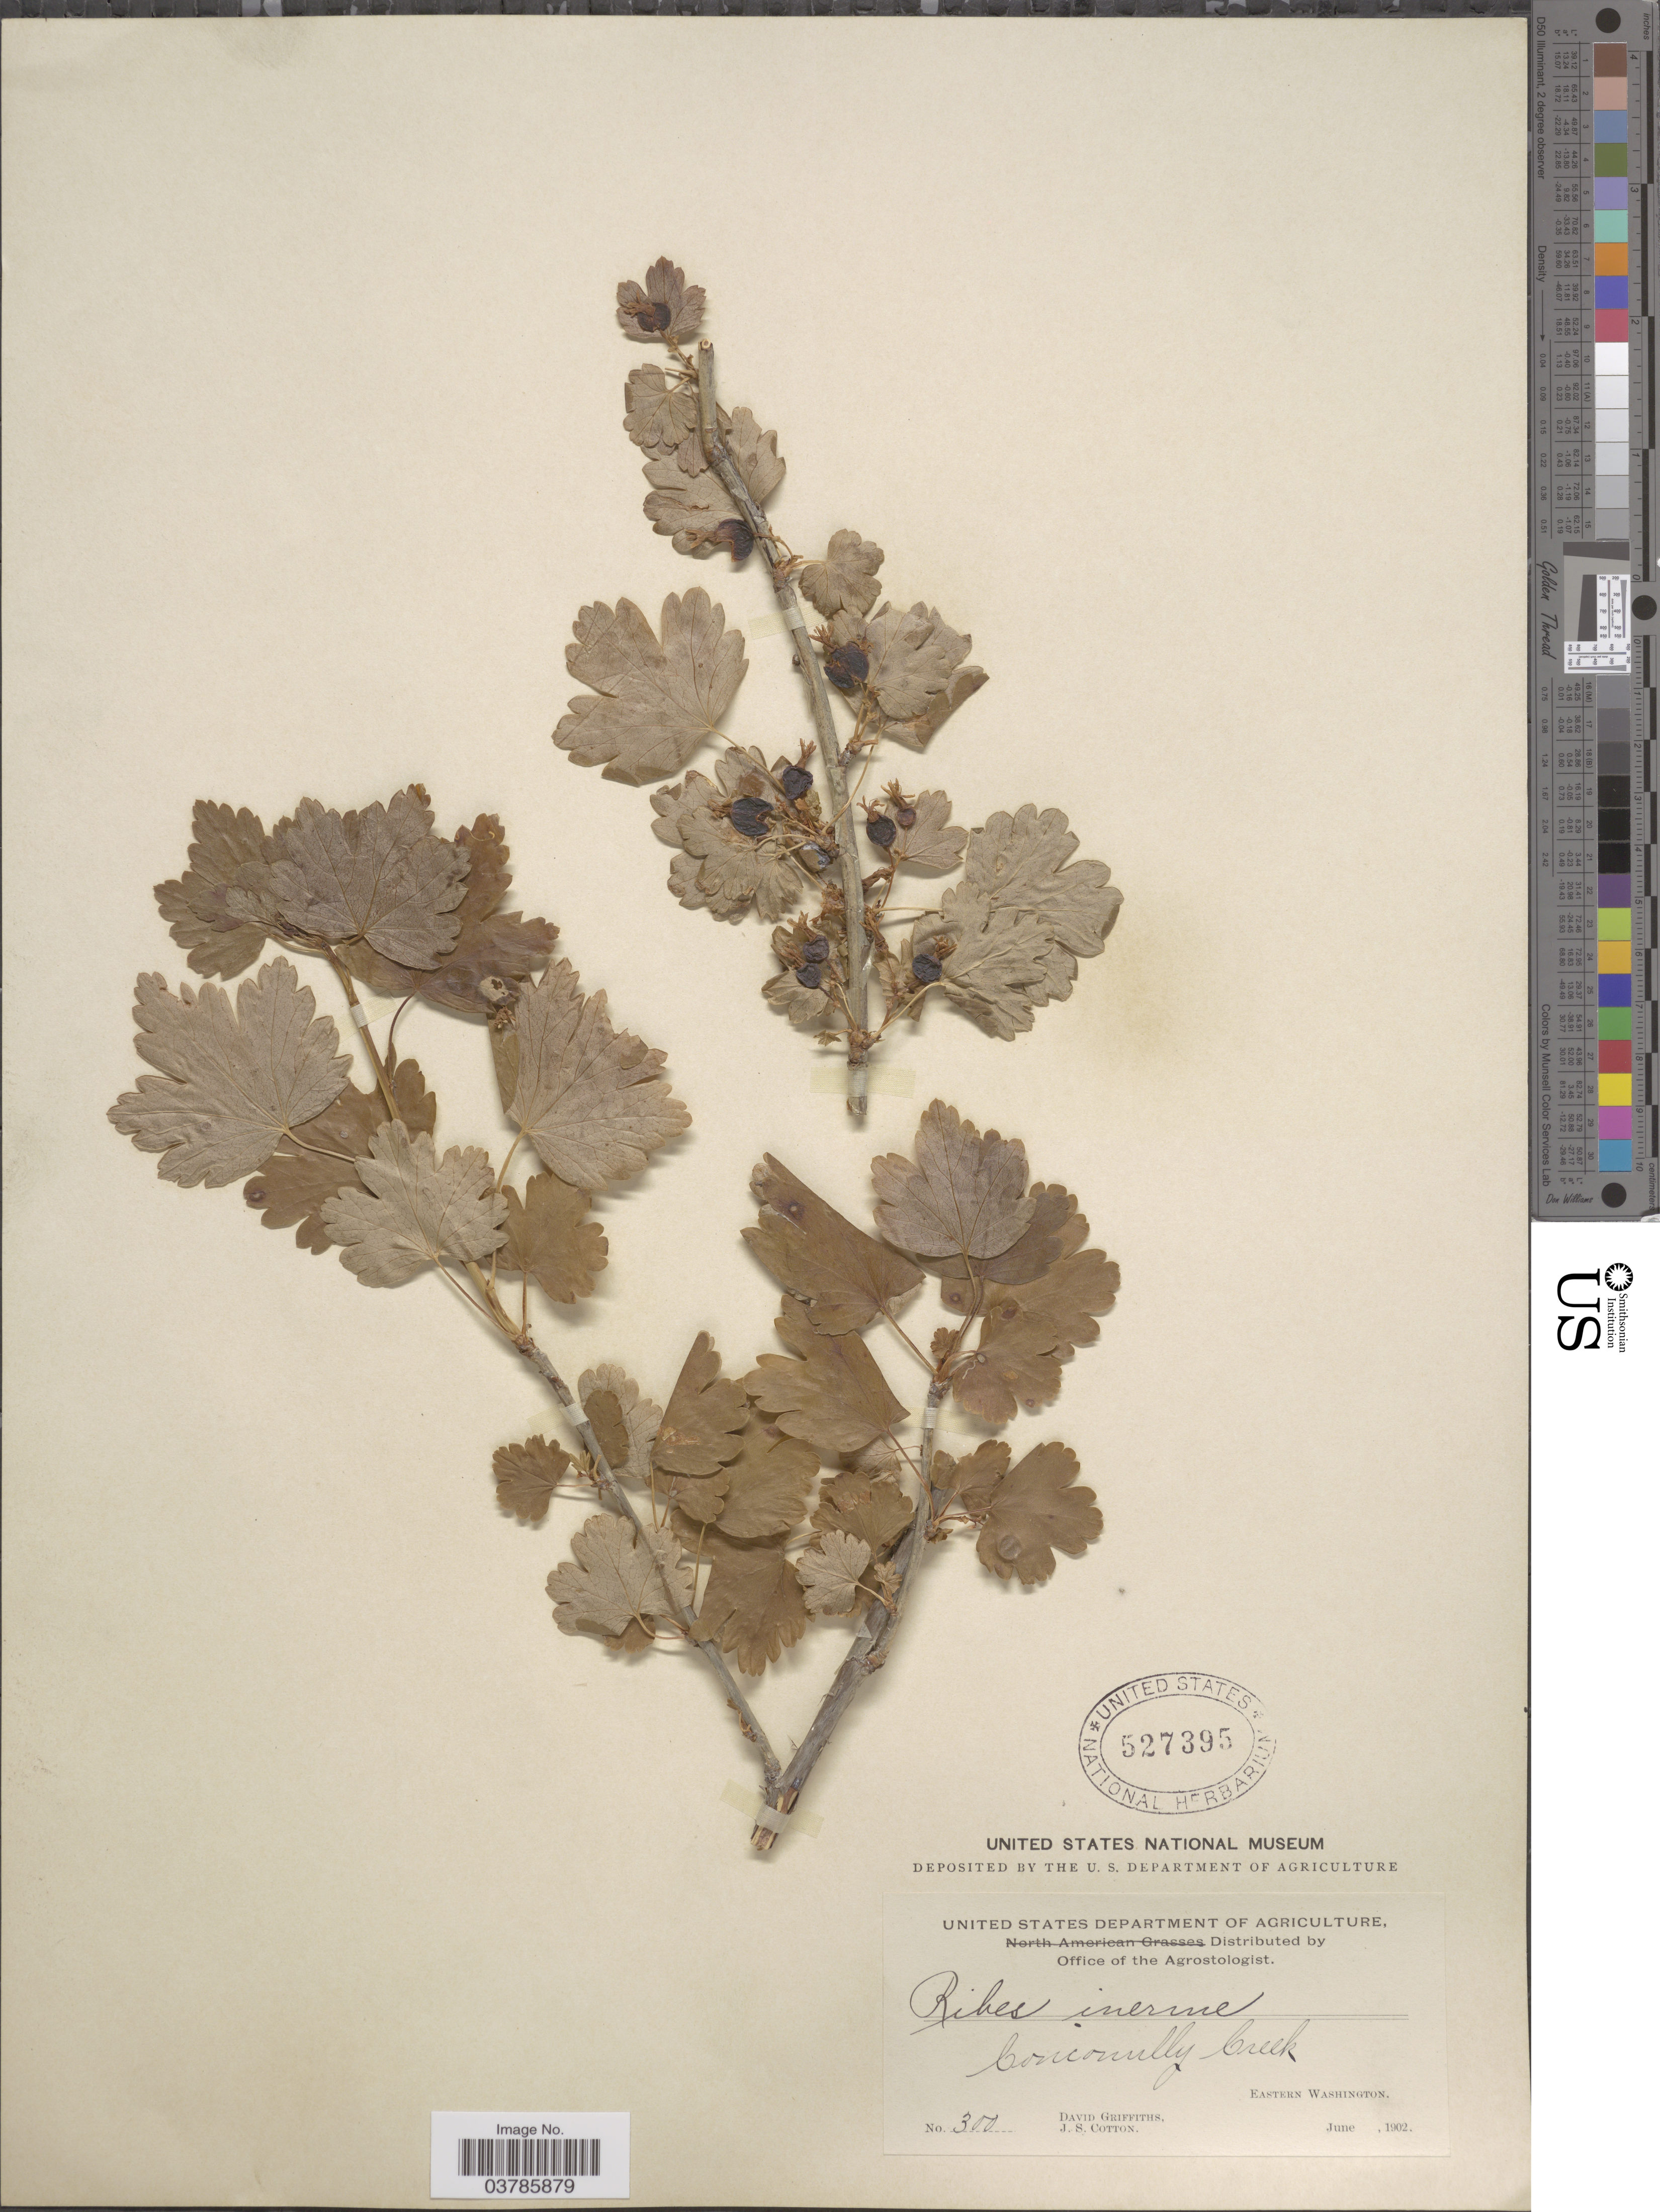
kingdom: Plantae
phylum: Tracheophyta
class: Magnoliopsida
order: Saxifragales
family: Grossulariaceae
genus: Ribes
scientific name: Ribes inerme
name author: Rydb.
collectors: D. Griffiths & J. S. Cotton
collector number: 300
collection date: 1902-06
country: United States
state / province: Washington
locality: Eastern Washington. Conconully Creek.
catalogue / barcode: US 527395